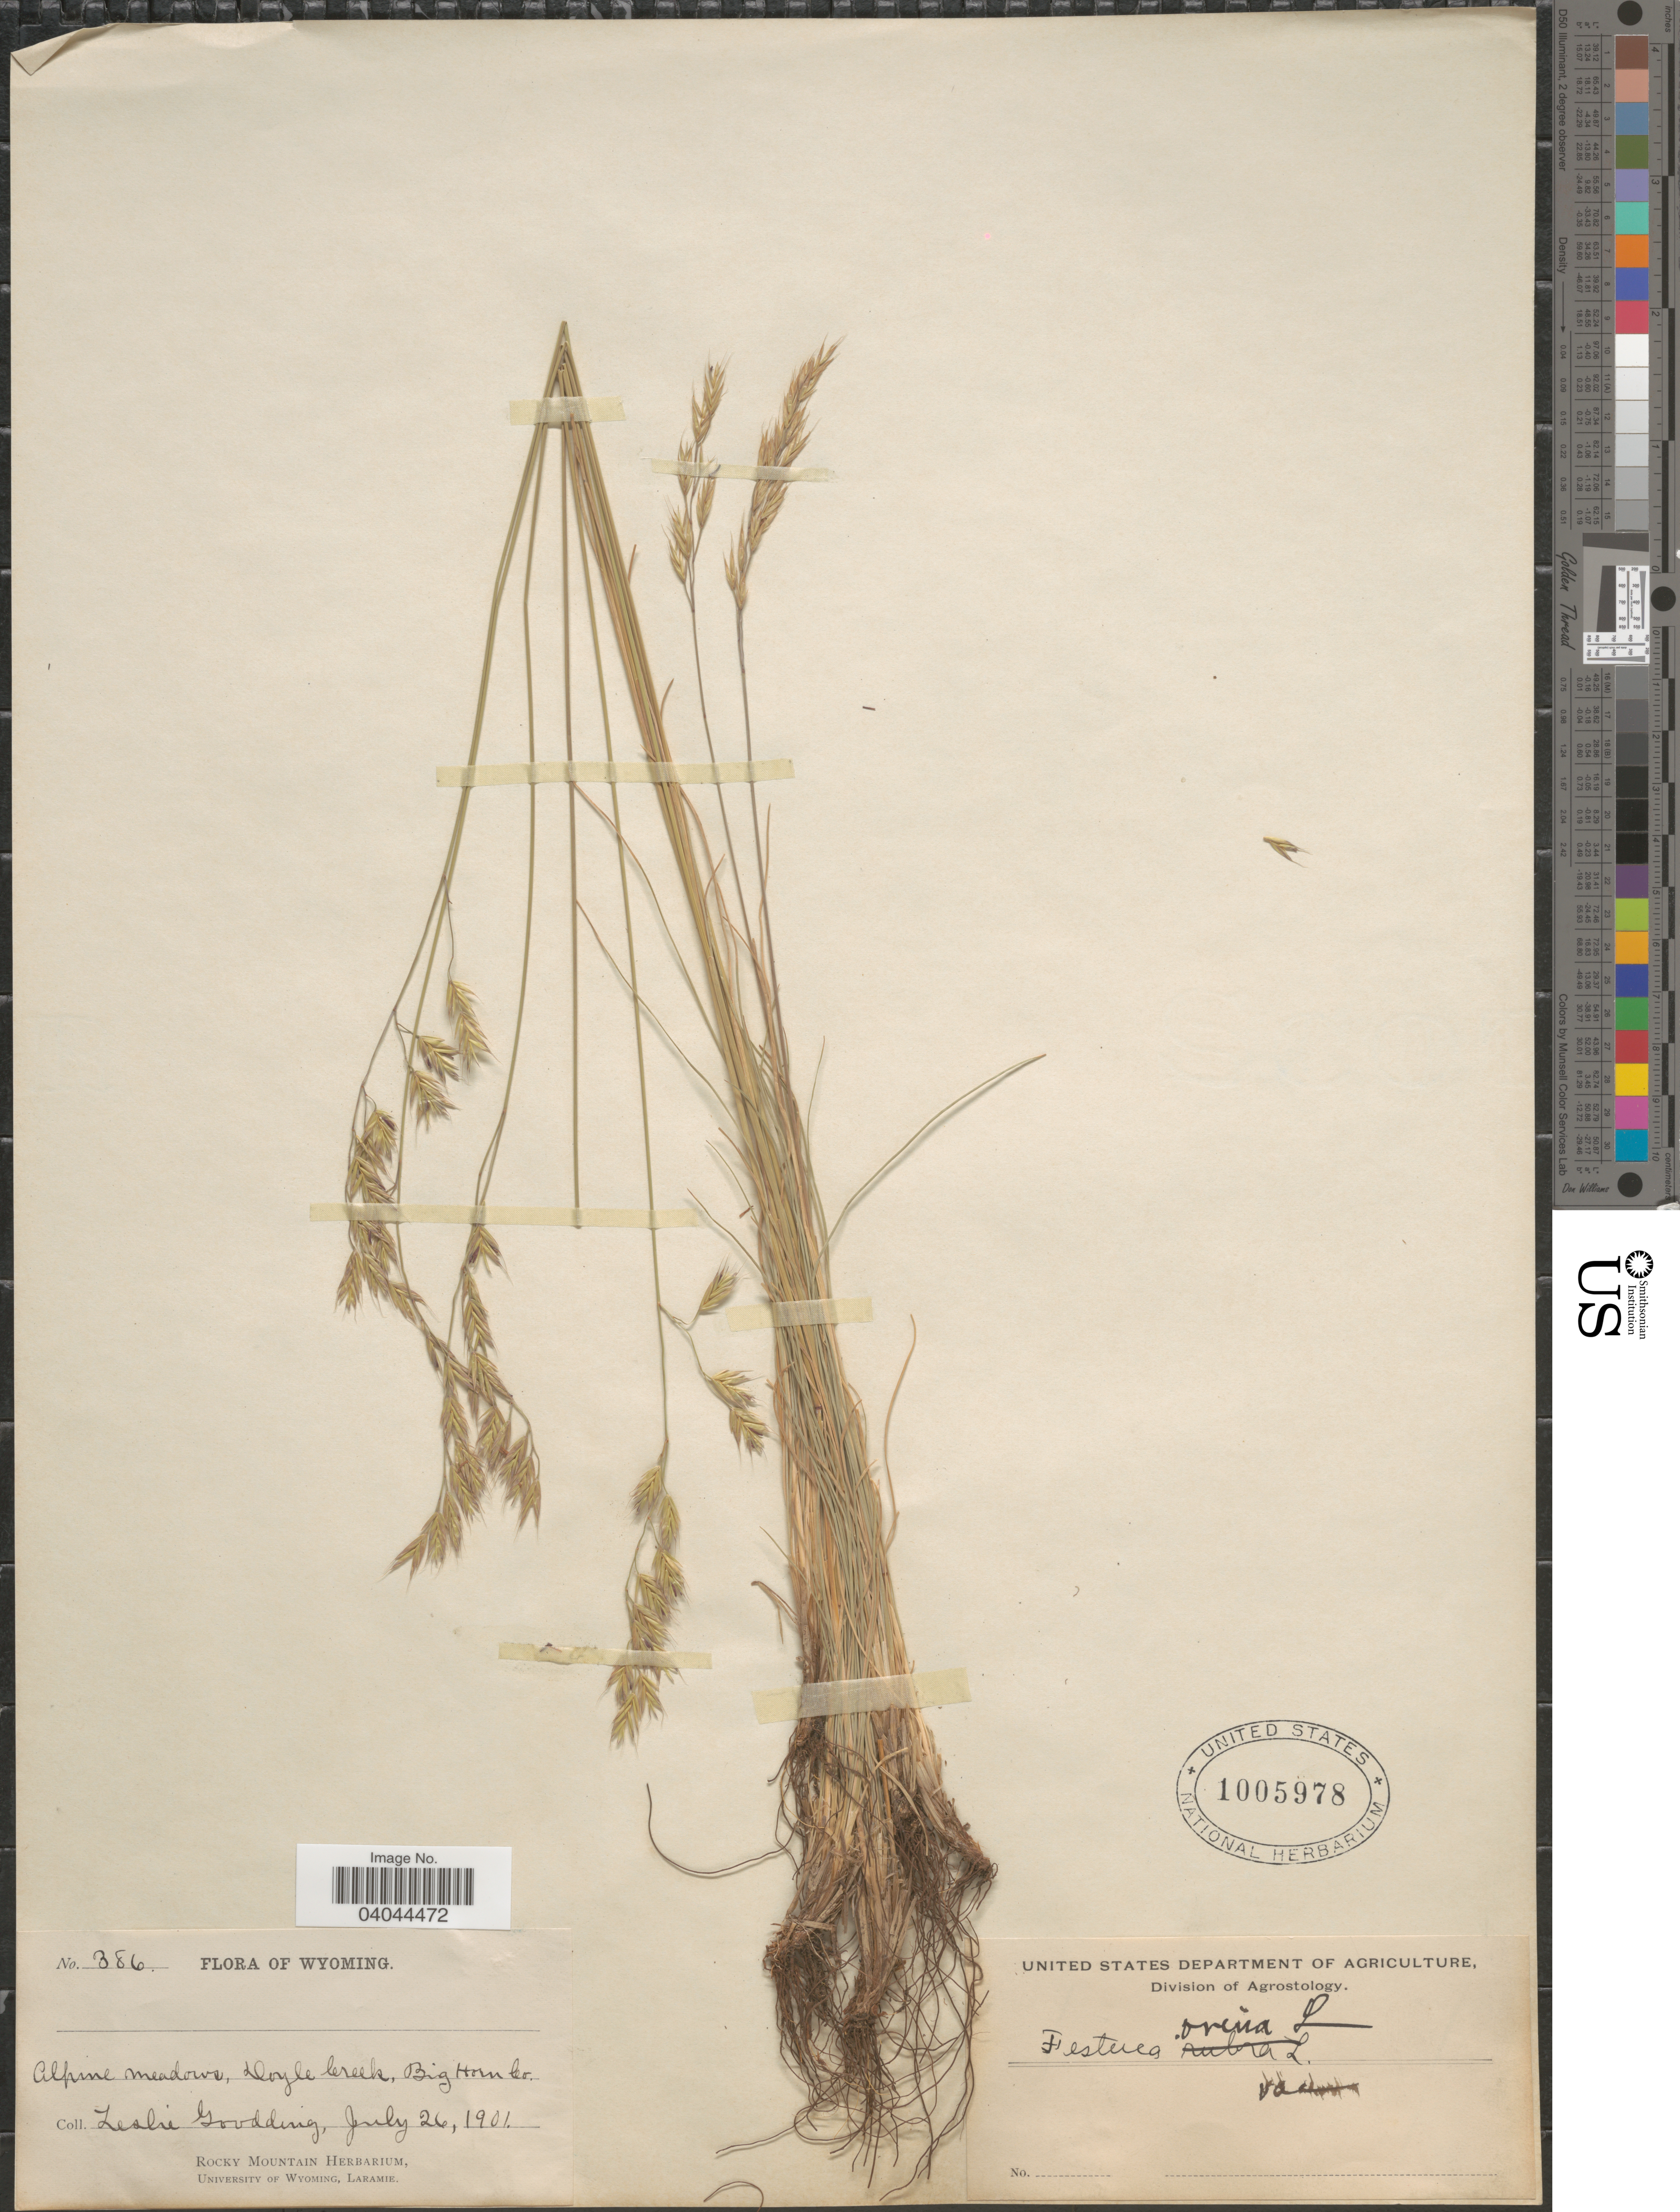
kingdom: Plantae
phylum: Tracheophyta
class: Liliopsida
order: Poales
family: Poaceae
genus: Festuca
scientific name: Festuca ovina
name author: L.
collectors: L. N. Goodding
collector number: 386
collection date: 1901-07-26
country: United States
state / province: Wyoming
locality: Alpine meadows, Doyle Creek, Big Horn Cr.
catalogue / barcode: US 1005978